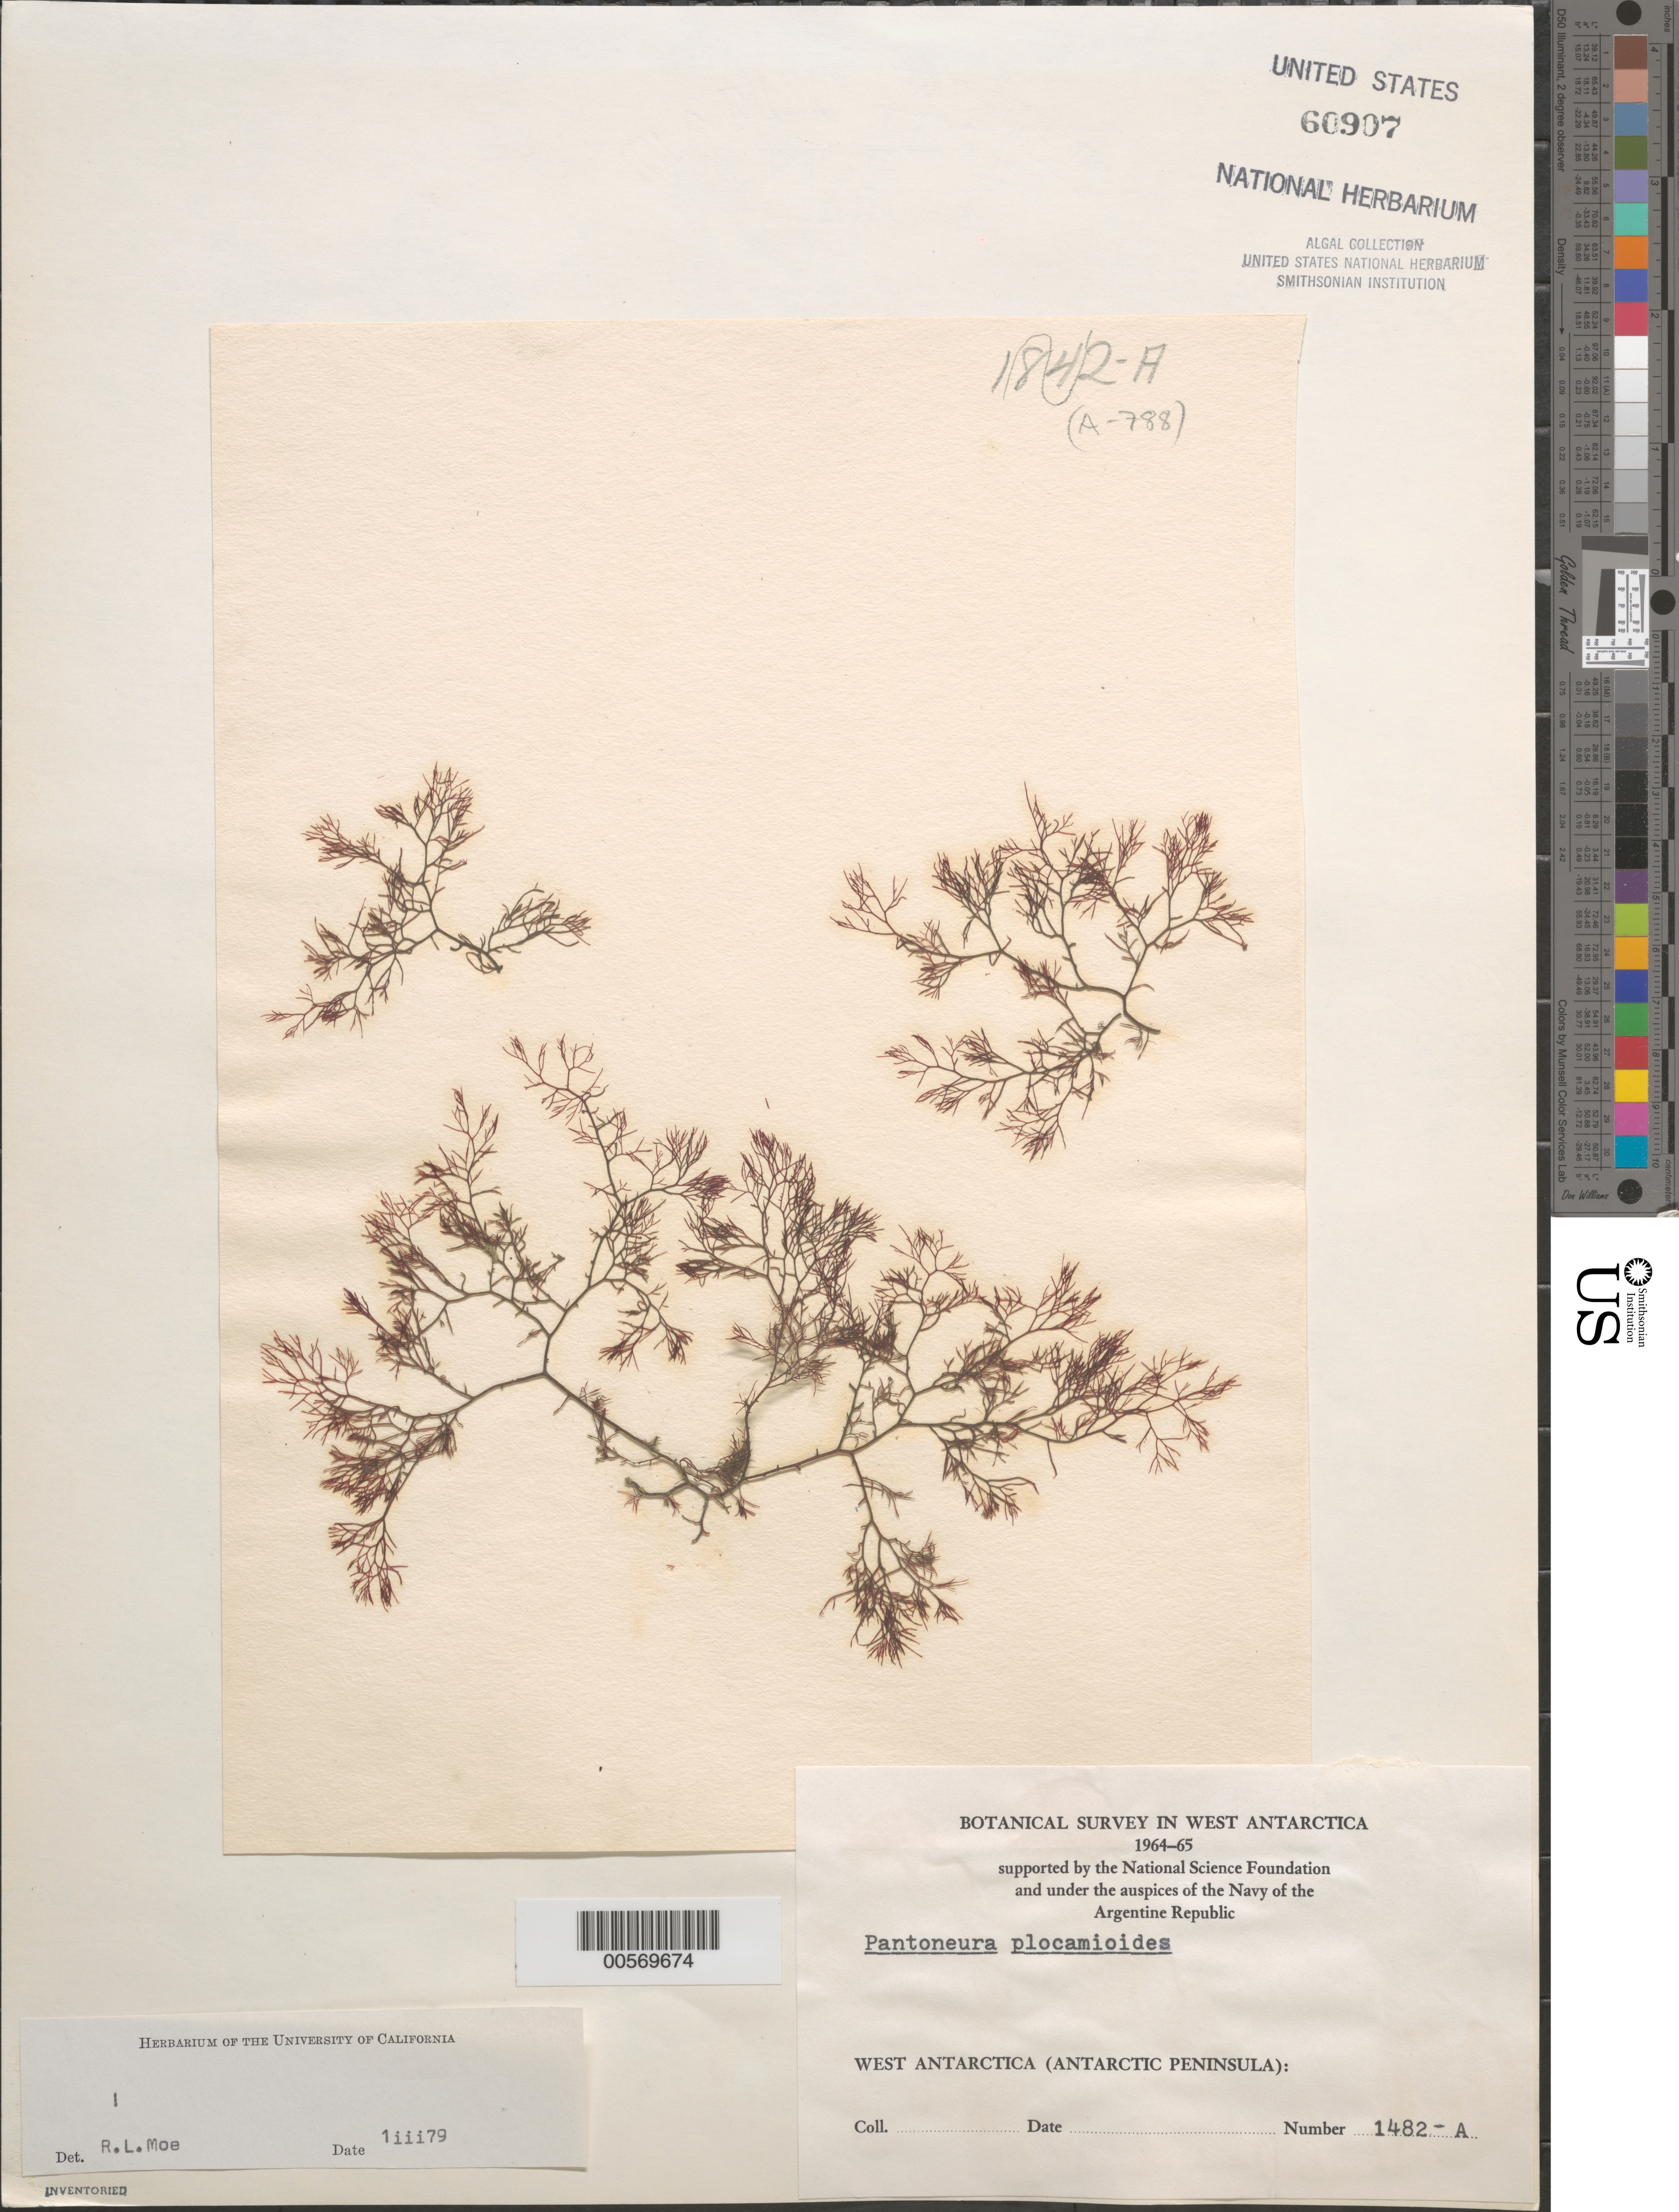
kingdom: Plantae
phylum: Rhodophyta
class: Florideophyceae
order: Ceramiales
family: Delesseriaceae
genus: Pantoneura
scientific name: Pantoneura plocamioides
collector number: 1482a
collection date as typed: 1964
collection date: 1964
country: Antarctica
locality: Antarctic Peninsula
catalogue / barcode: US 60907